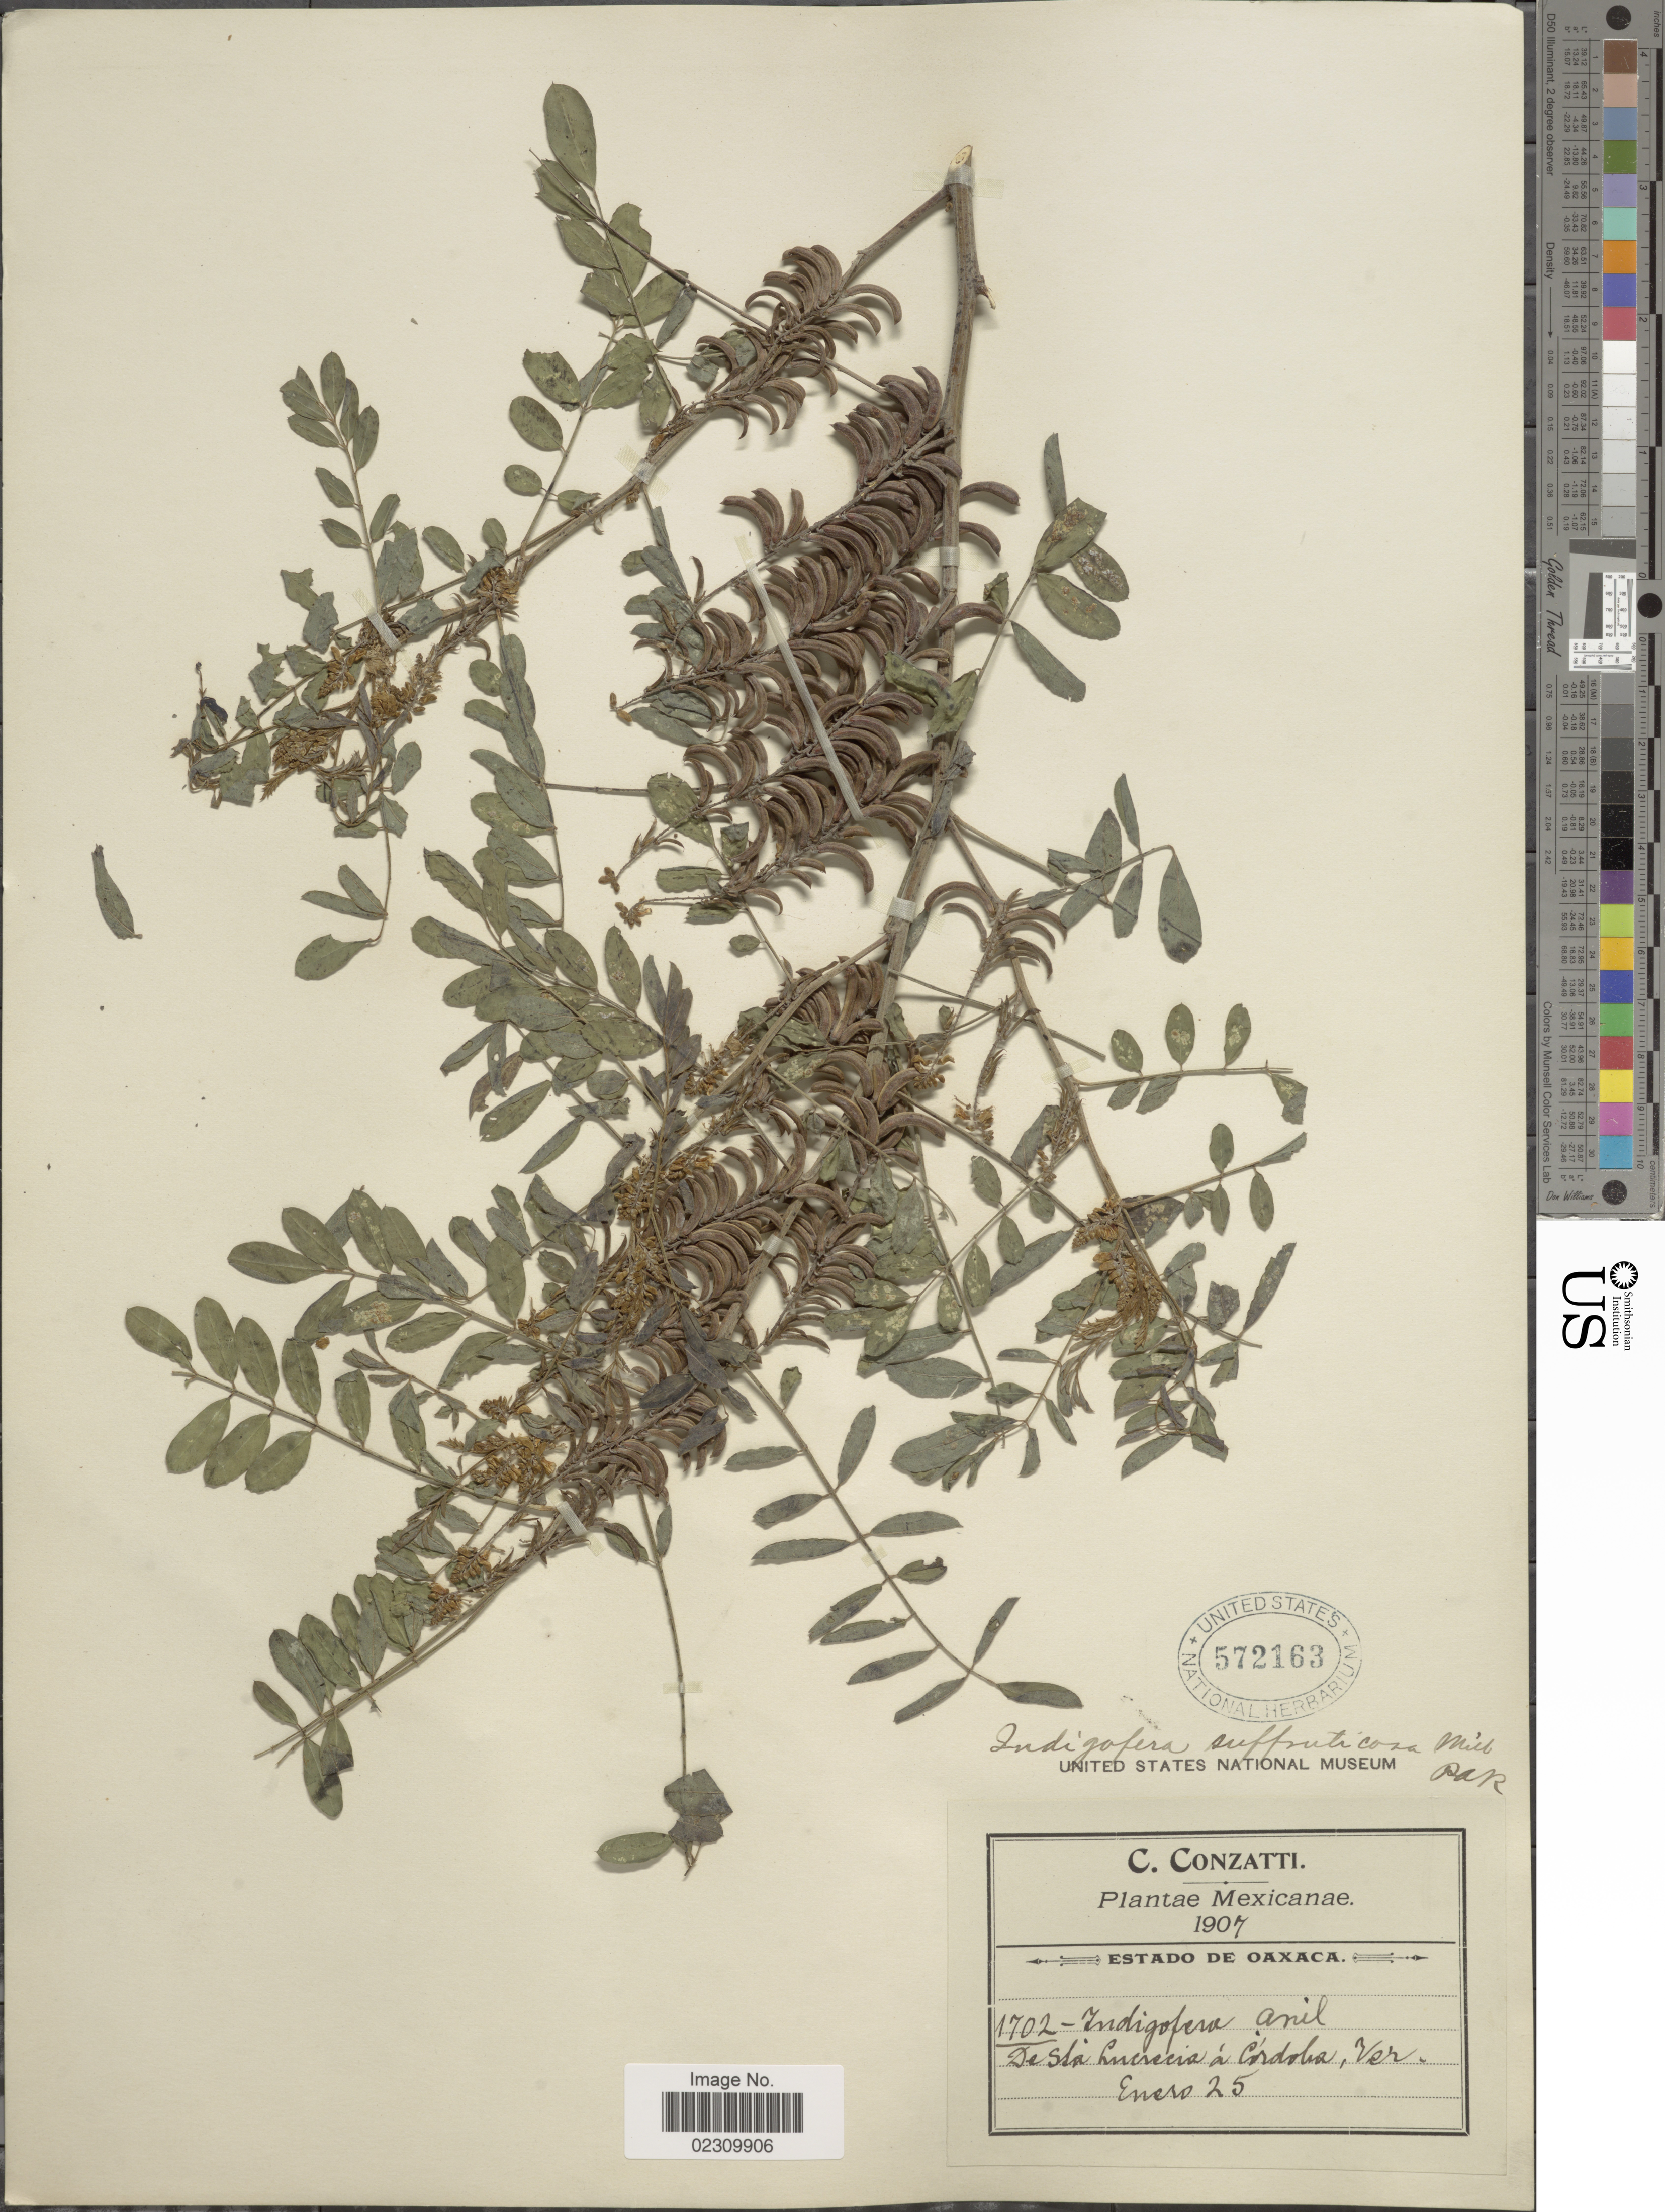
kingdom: Plantae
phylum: Tracheophyta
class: Magnoliopsida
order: Fabales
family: Fabaceae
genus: Indigofera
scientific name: Indigofera suffruticosa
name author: Mill.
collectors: C. Conzatti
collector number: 1702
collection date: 1907-01-25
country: Mexico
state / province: Veracruz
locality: De Sta. Lucrecia a Cordoba, Ver.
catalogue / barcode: US 572163